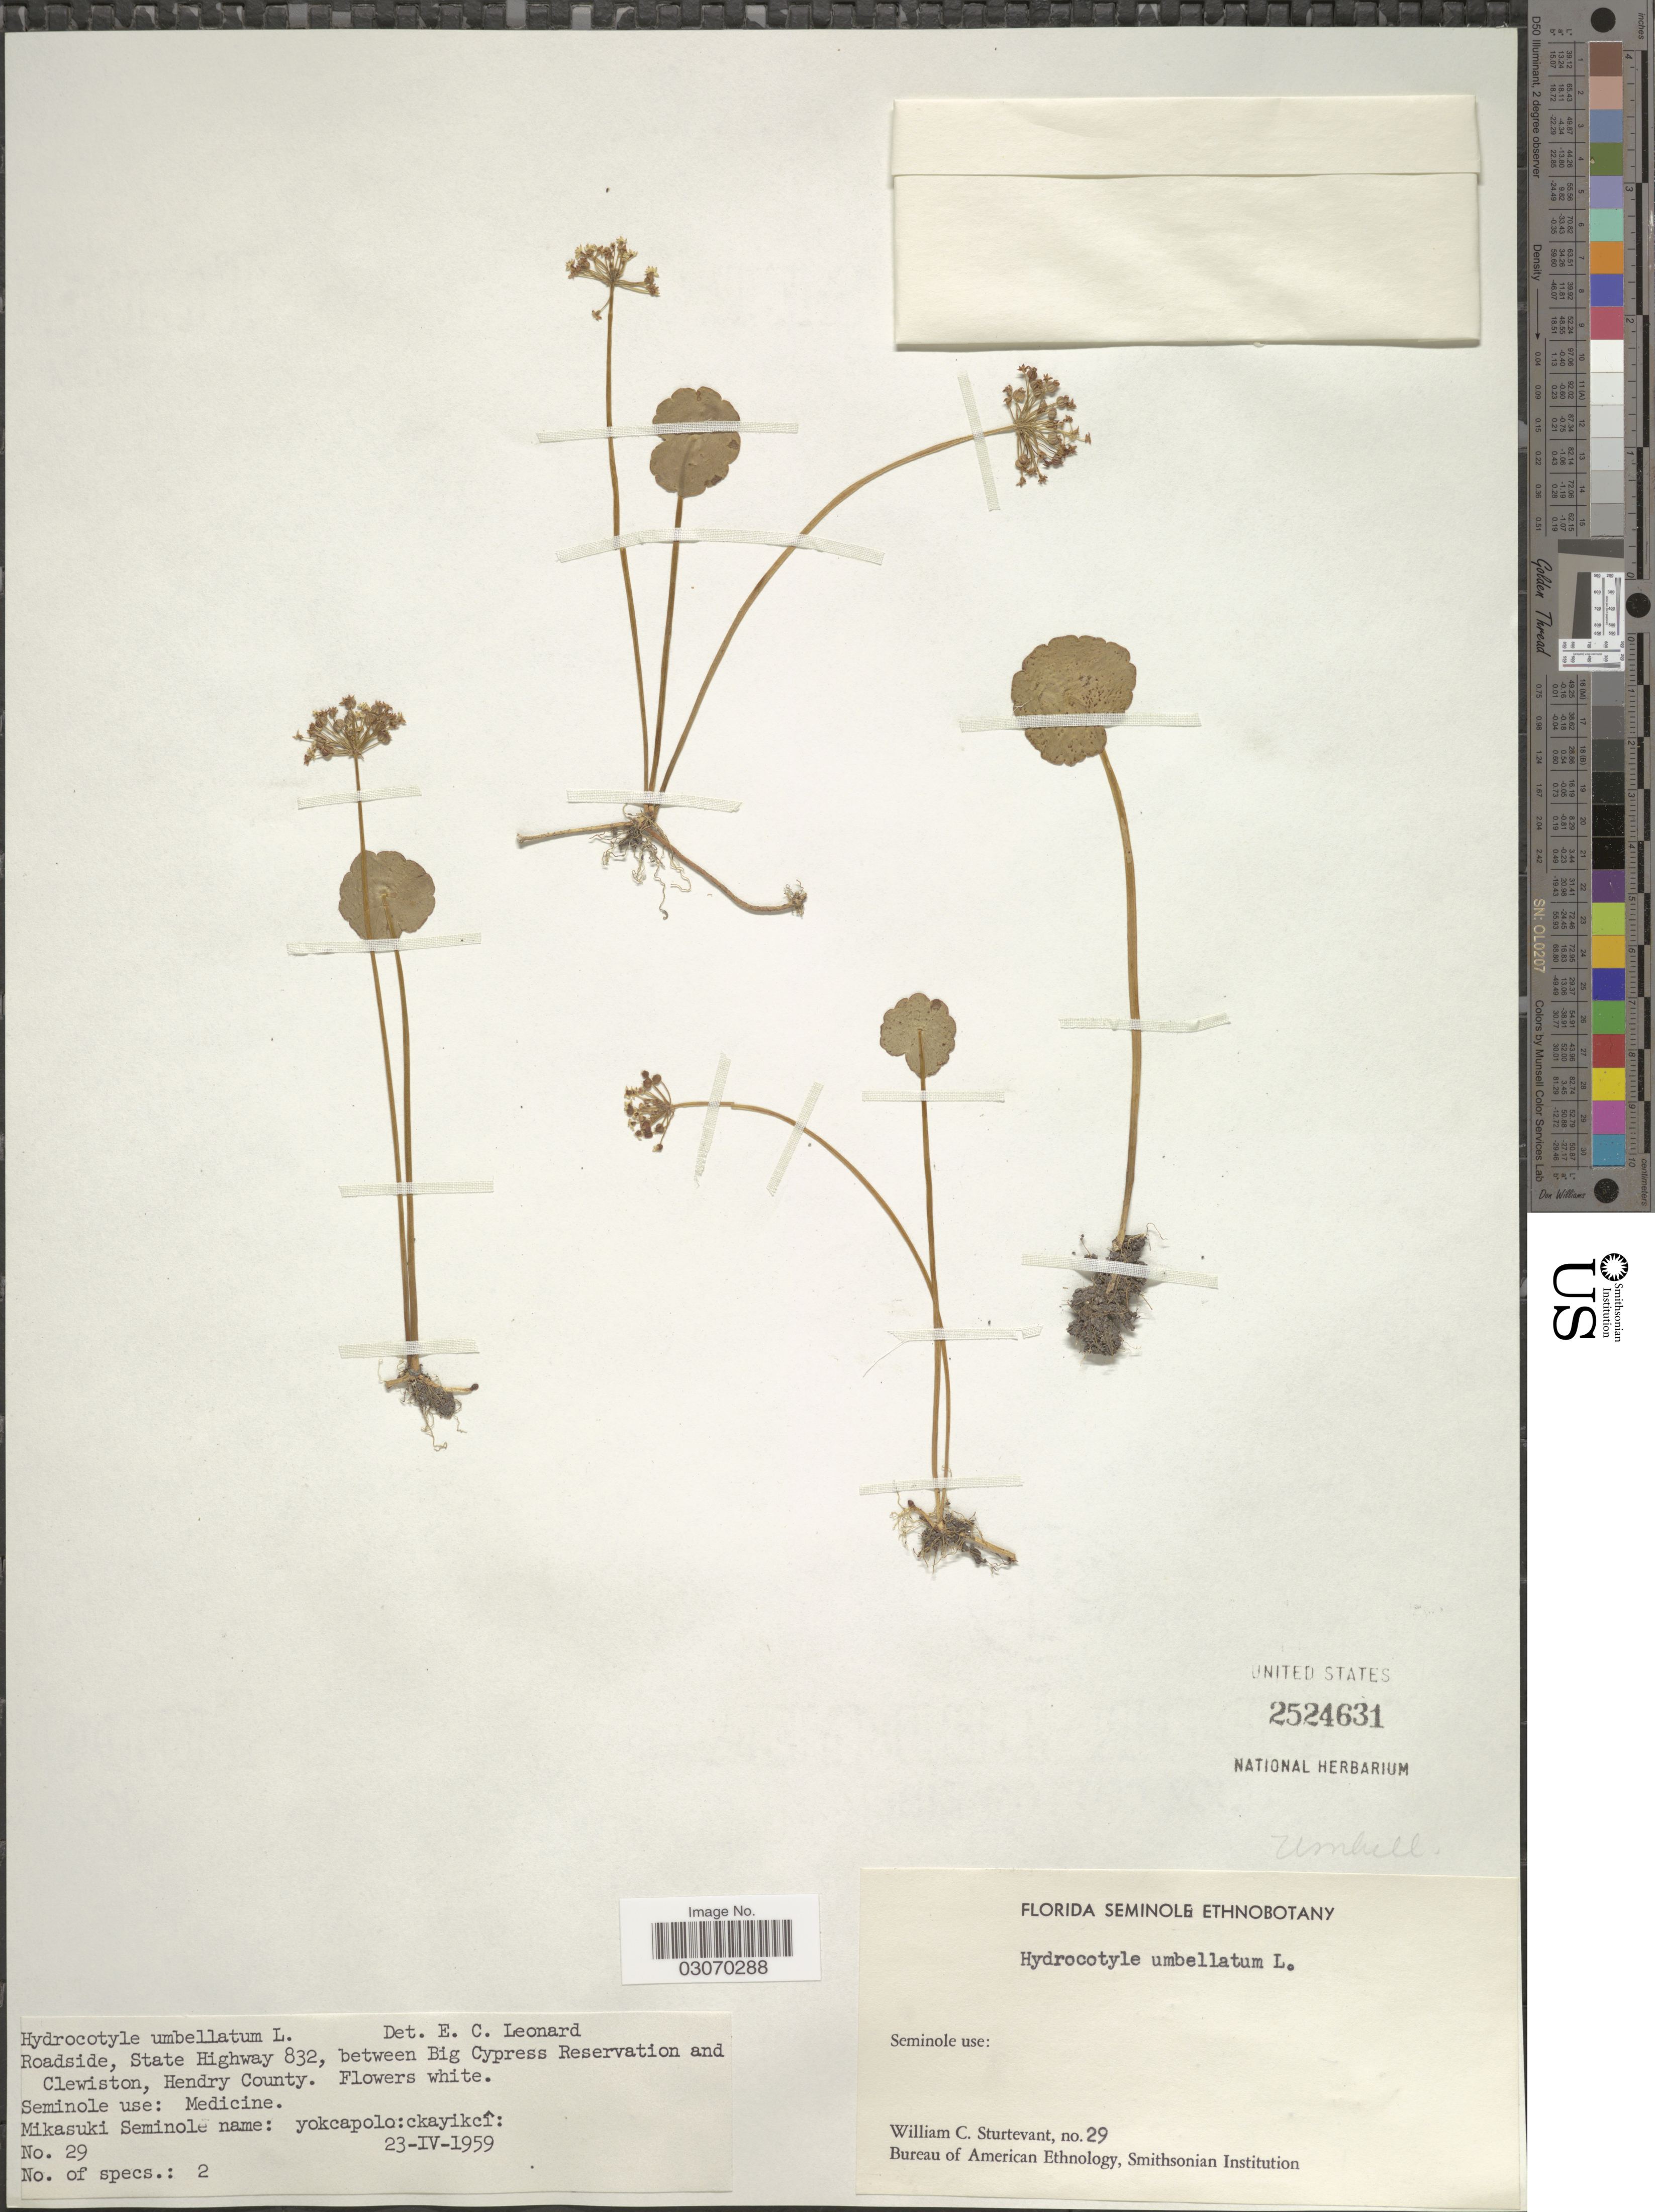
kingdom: Plantae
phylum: Tracheophyta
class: Magnoliopsida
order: Apiales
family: Araliaceae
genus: Hydrocotyle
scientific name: Hydrocotyle umbellata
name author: L.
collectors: W. Sturtevant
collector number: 29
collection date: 1959-04-23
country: United States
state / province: Florida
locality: Roadside, State Highway 832, between Big Cypress Reservation and Clewiston, Hendry County.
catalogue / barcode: US 2524631